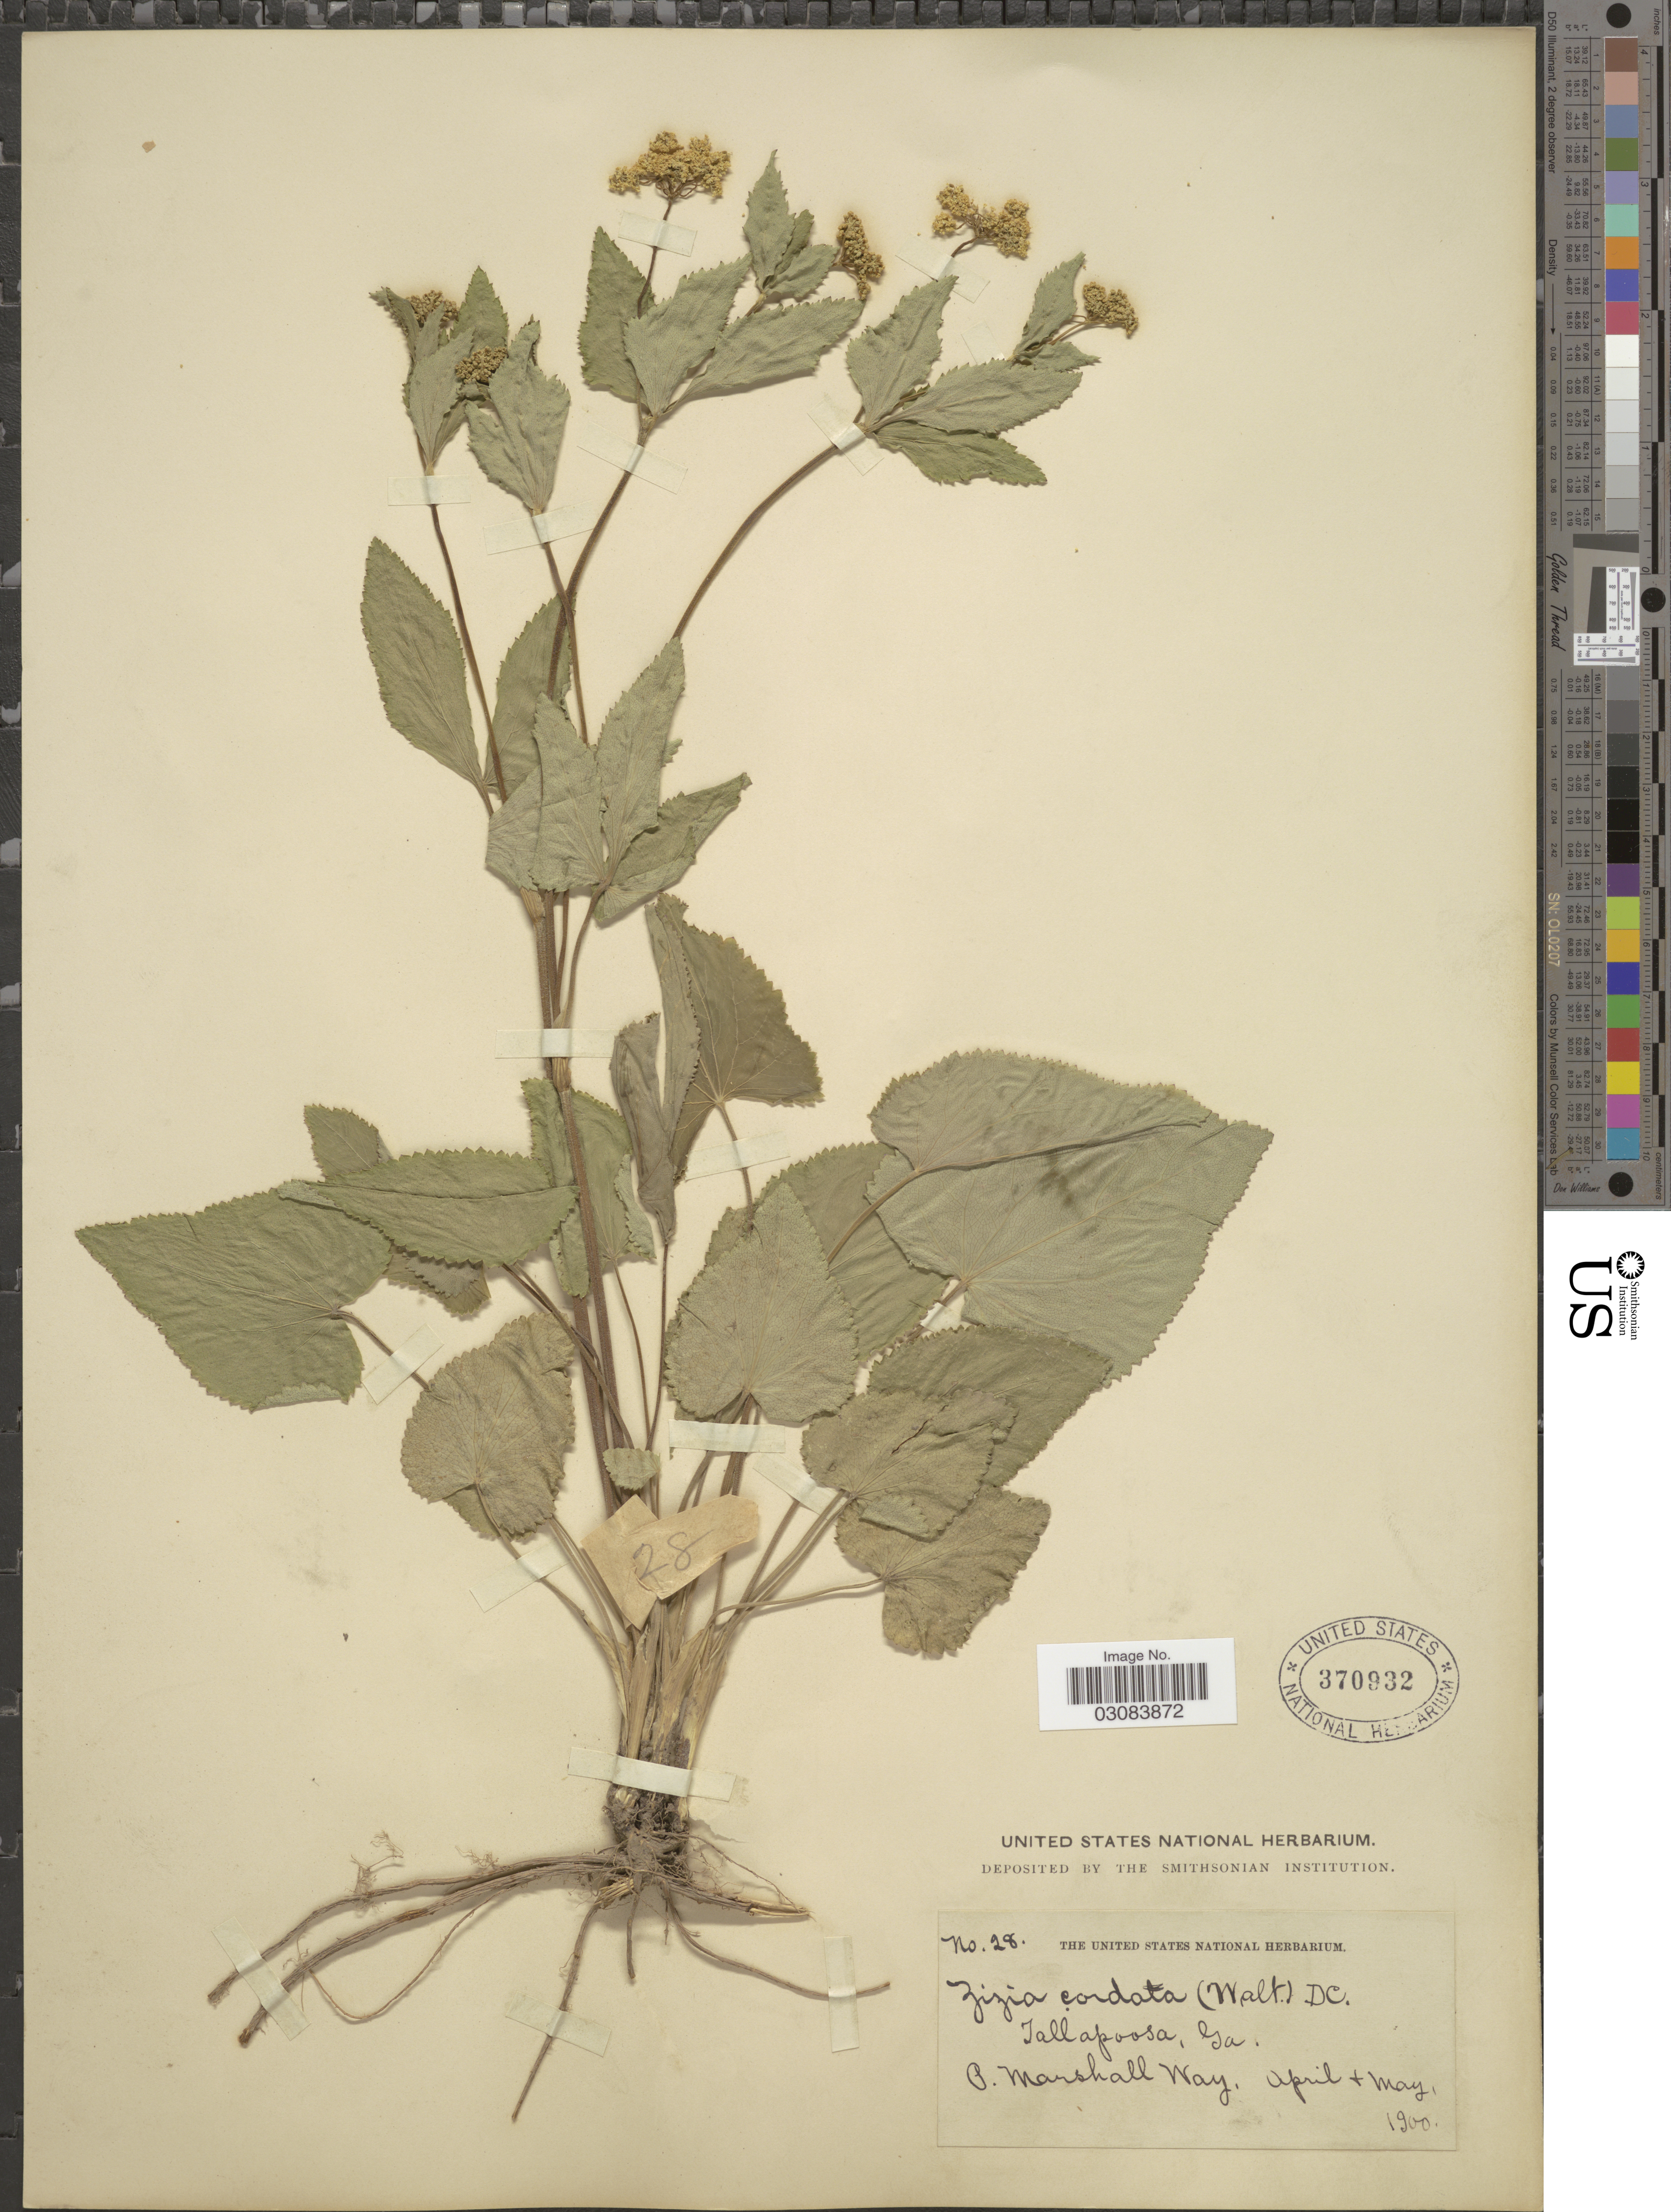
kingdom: Plantae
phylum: Tracheophyta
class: Magnoliopsida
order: Apiales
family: Apiaceae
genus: Zizia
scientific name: Zizia aptera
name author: (A. Gray) Fernald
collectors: P. Way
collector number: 28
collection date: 1900-04/1900-05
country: United States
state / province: Georgia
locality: Tallapoosa.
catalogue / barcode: US 370932